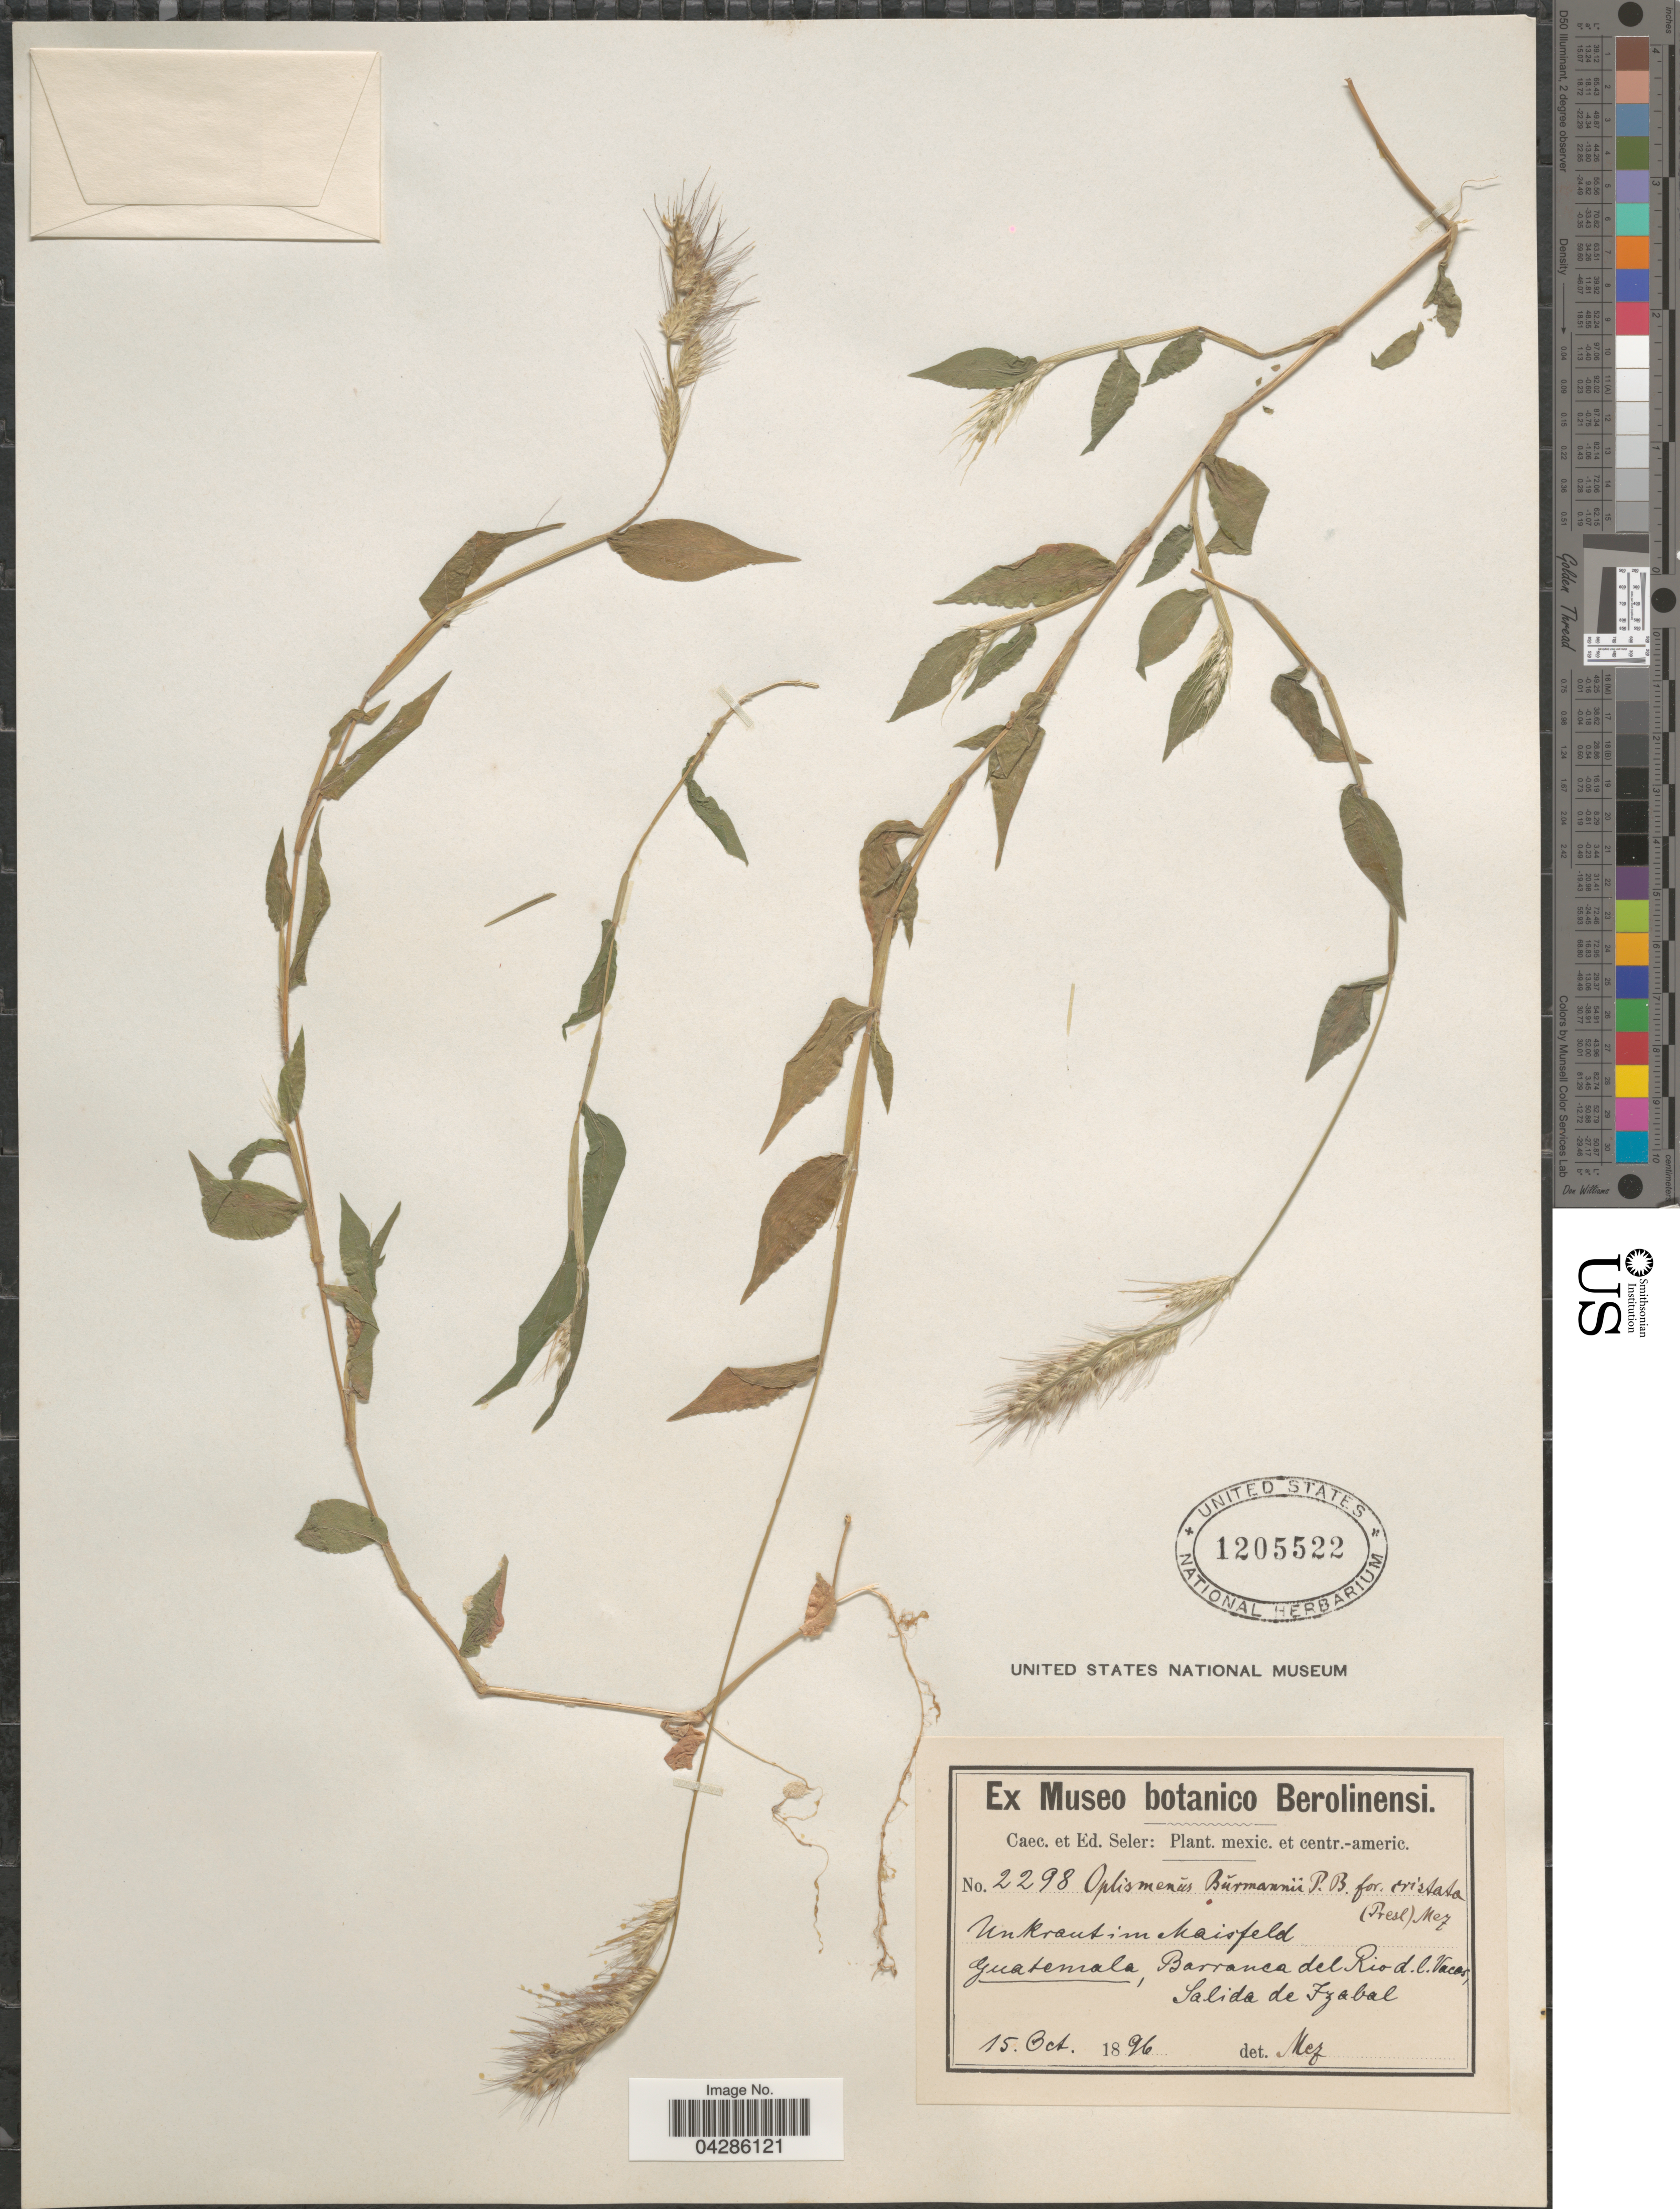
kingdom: Plantae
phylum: Tracheophyta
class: Liliopsida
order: Poales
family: Poaceae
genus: Oplismenus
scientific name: Oplismenus burmannii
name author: (Retz.) P. Beauv.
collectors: C. Seler & E. Seler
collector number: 2298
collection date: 1896-10-15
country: Guatemala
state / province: Izabal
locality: Mexic. et centr.-americ. Barranca del Rio d. l. Vacos, Salida de Izabal.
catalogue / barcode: US 1205522